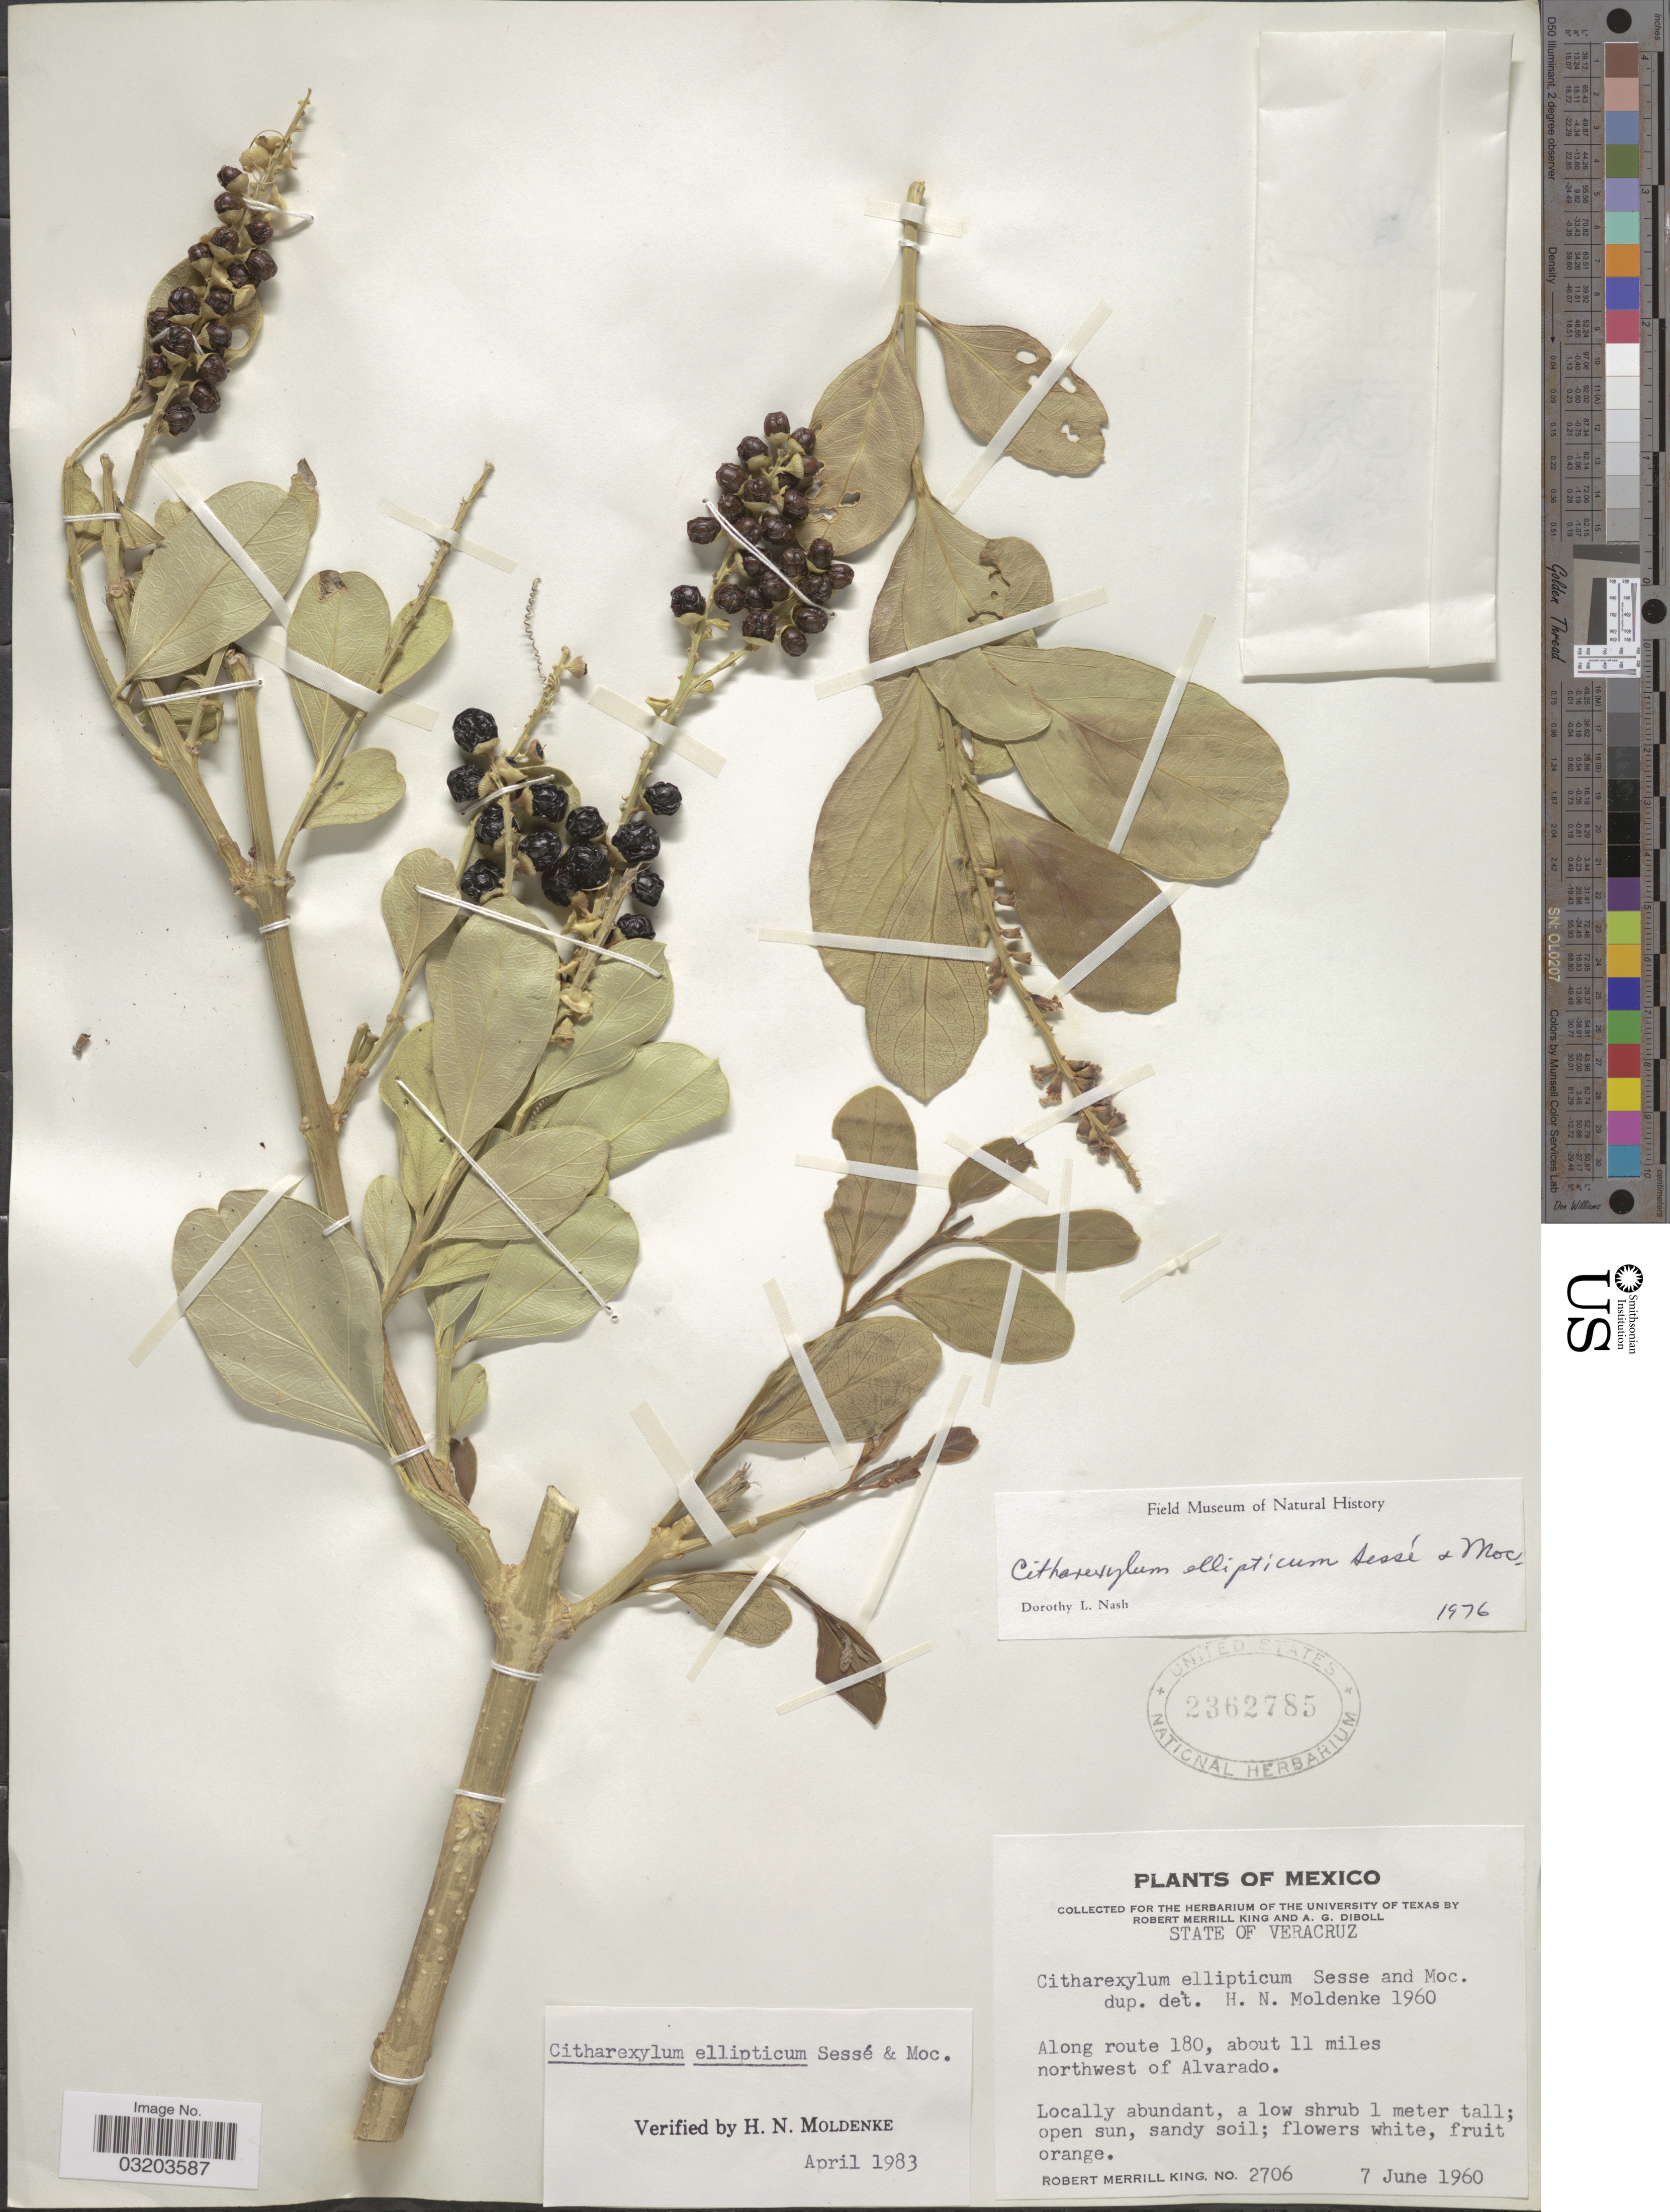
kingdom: Plantae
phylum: Tracheophyta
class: Magnoliopsida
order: Lamiales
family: Verbenaceae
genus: Citharexylum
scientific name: Citharexylum ellipticum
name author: Moc. & Sessé ex D. Don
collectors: R. M. King & A. Diboll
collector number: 2706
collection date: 1960-06-07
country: Mexico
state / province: Veracruz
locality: State of Veracruz. Along route 180, about 11 miles northwest of Alvarado.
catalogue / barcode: US 2362785